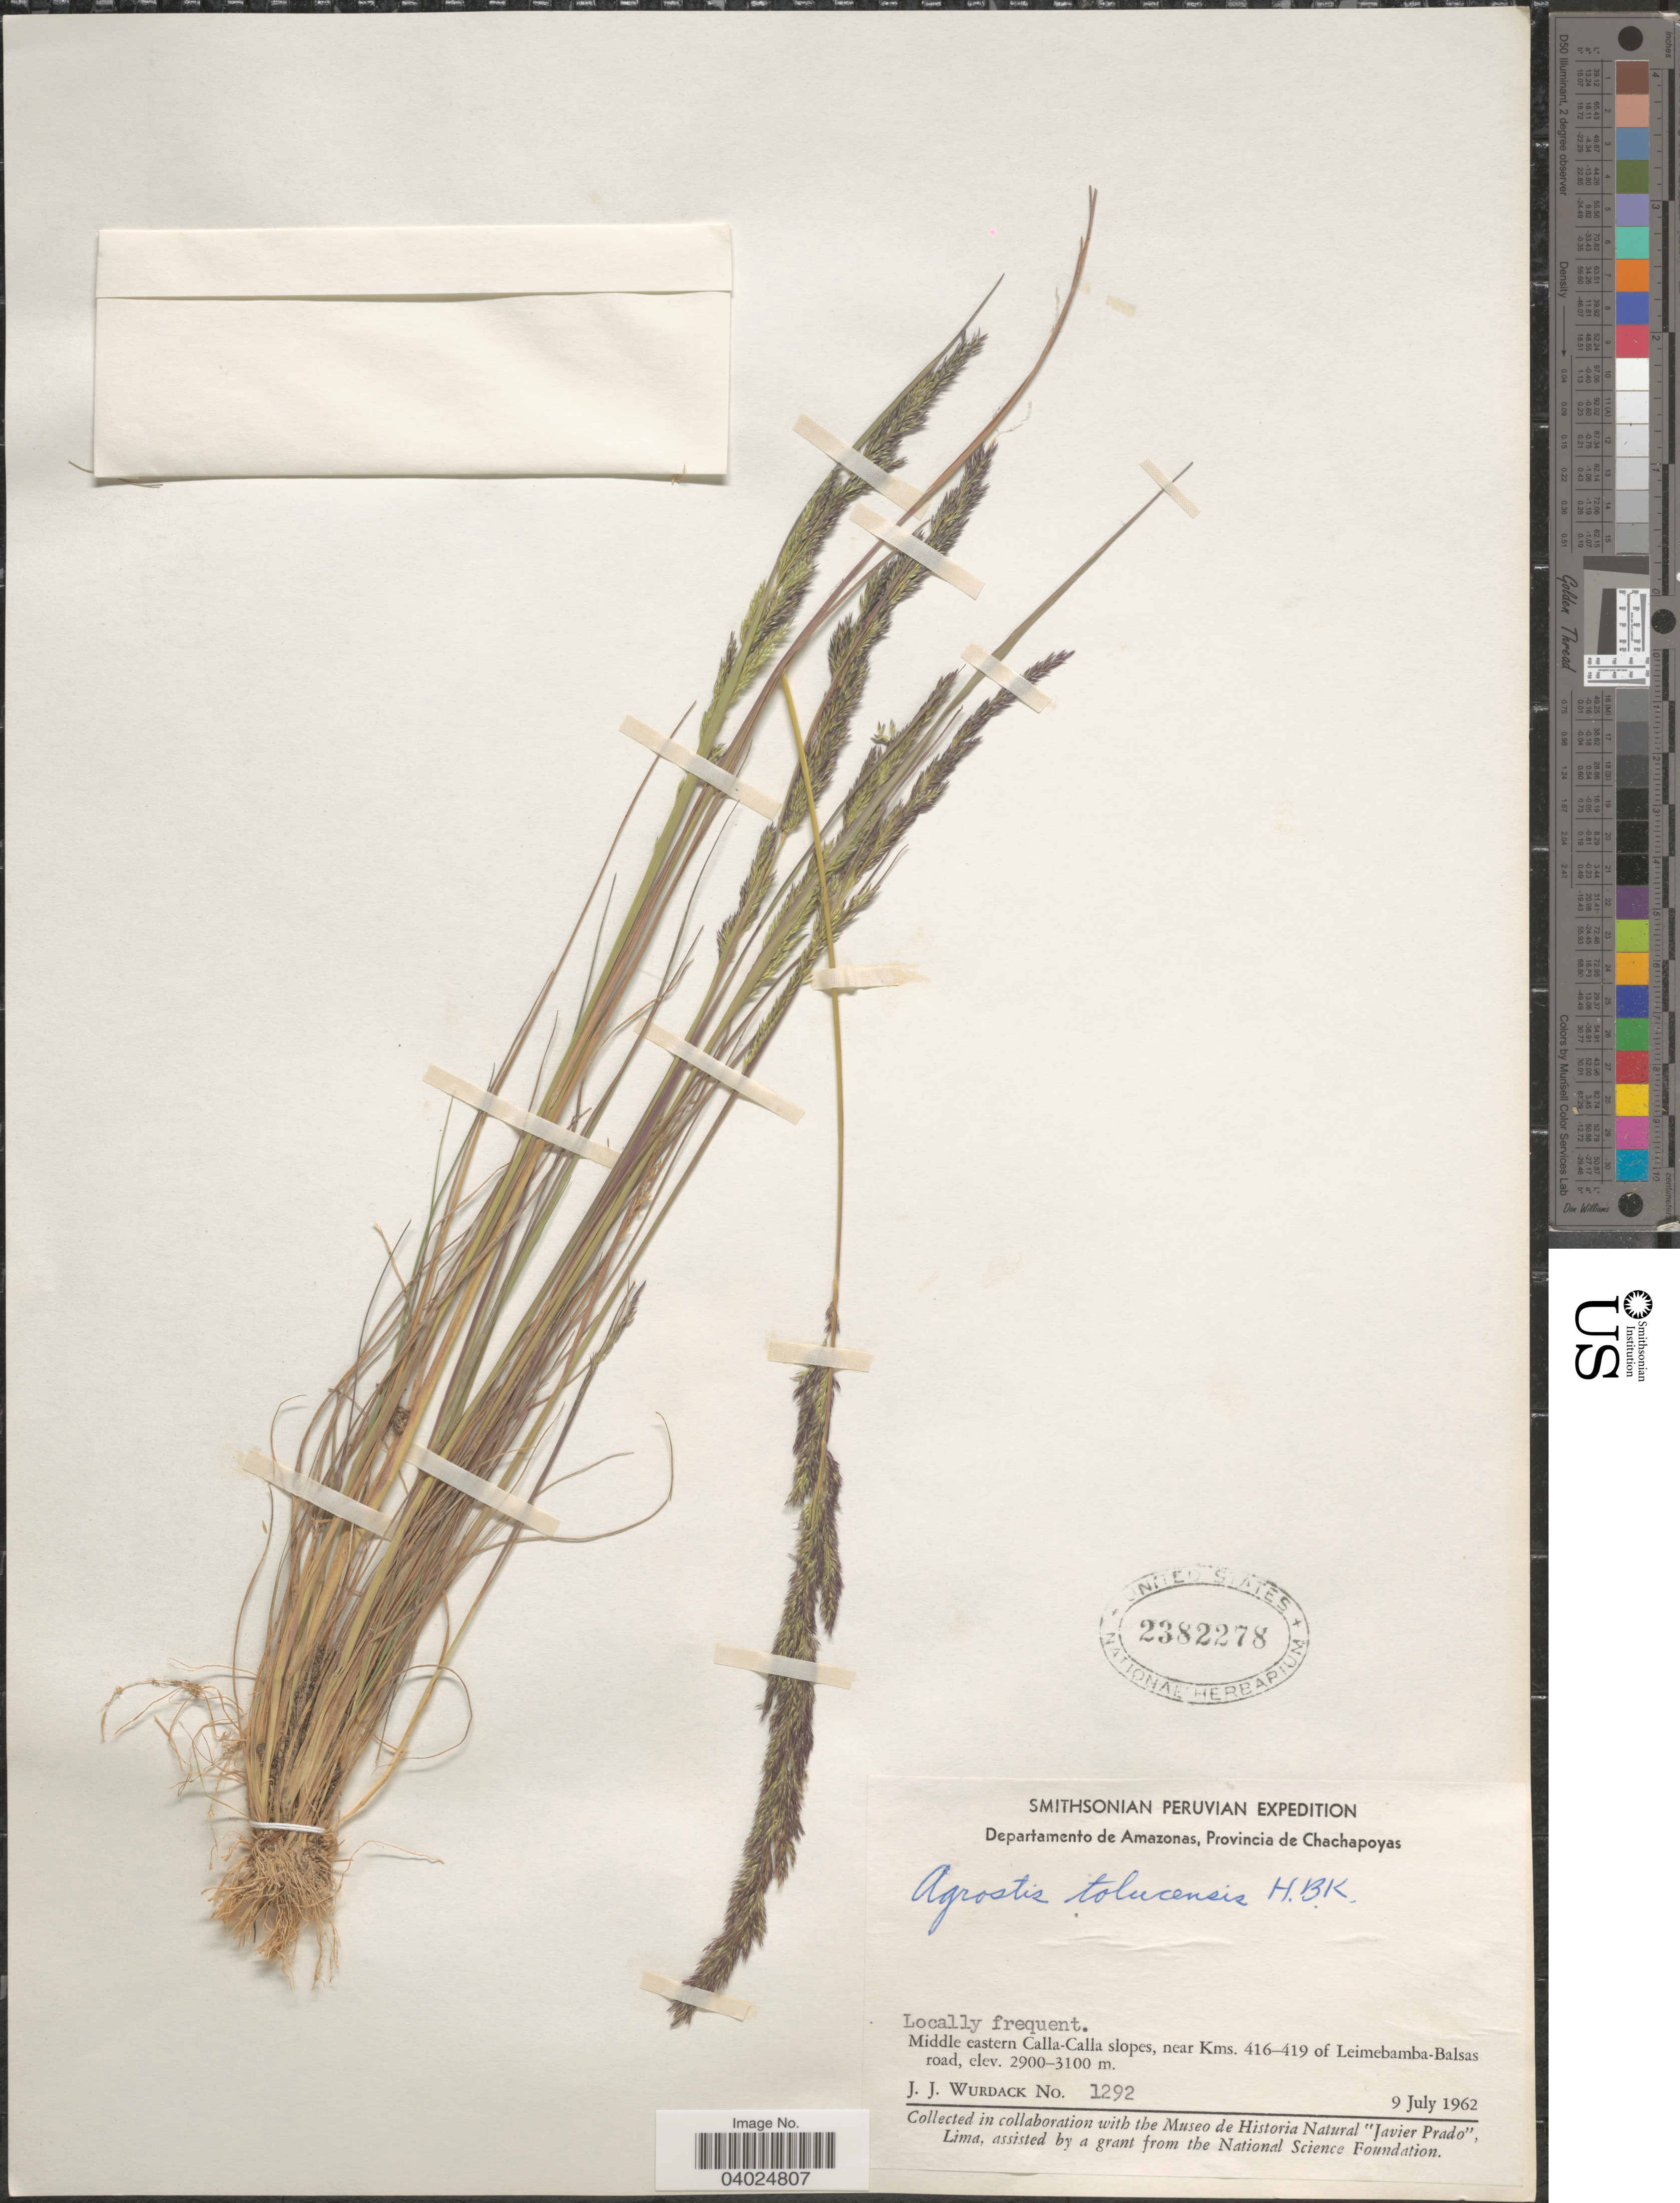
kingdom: Plantae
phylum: Tracheophyta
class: Liliopsida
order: Poales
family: Poaceae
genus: Agrostis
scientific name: Agrostis tolucensis Kunth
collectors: J. J. Wurdack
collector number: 1292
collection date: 1962-07-09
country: Peru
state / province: Amazonas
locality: Departamento de Amazonas, Provincia de Chachapoyas. Middle eastern Calla-Calla slopes, near Kms. 416-419 of Leimebamba-Balsas road.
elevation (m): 2900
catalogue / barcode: US 2382278